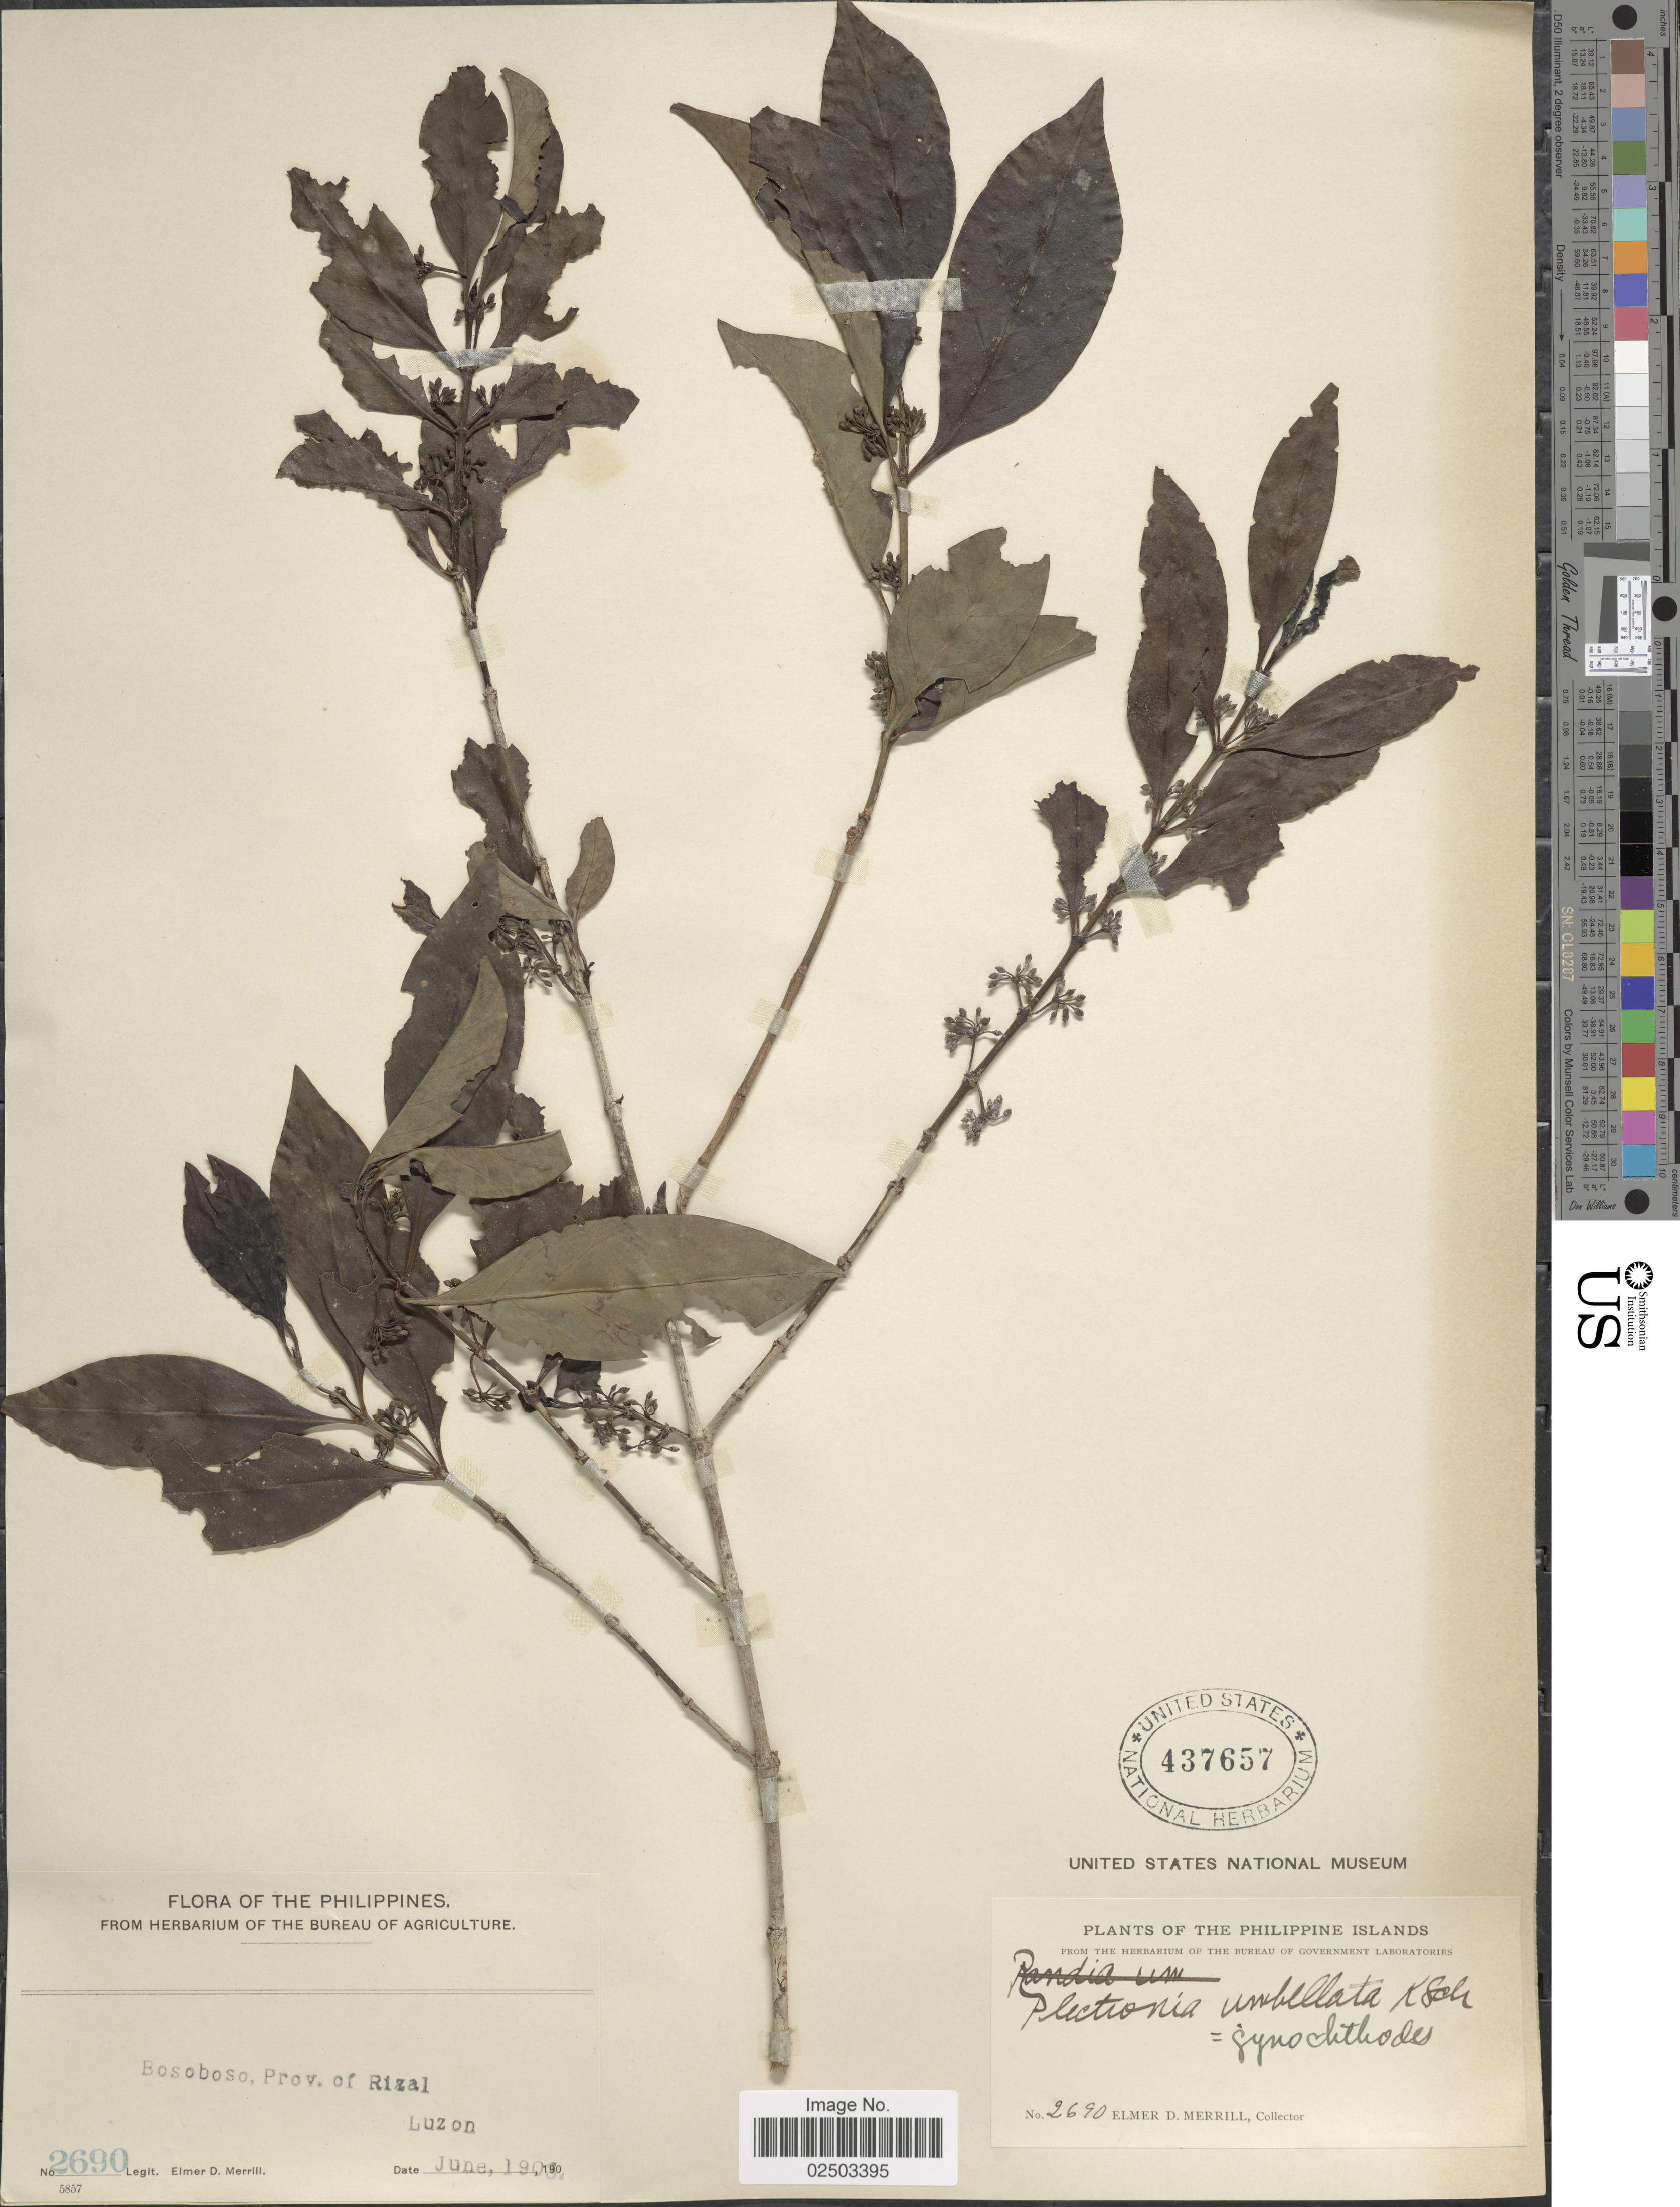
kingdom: Plantae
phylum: Tracheophyta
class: Magnoliopsida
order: Gentianales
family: Rubiaceae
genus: Canthium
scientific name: Canthium gynochthodes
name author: Baill.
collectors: E. D. Merrill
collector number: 2690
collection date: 1903-06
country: Philippines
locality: Philippine Islands, Bosoboso, Prov. of Rizal Luzon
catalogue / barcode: US 437657